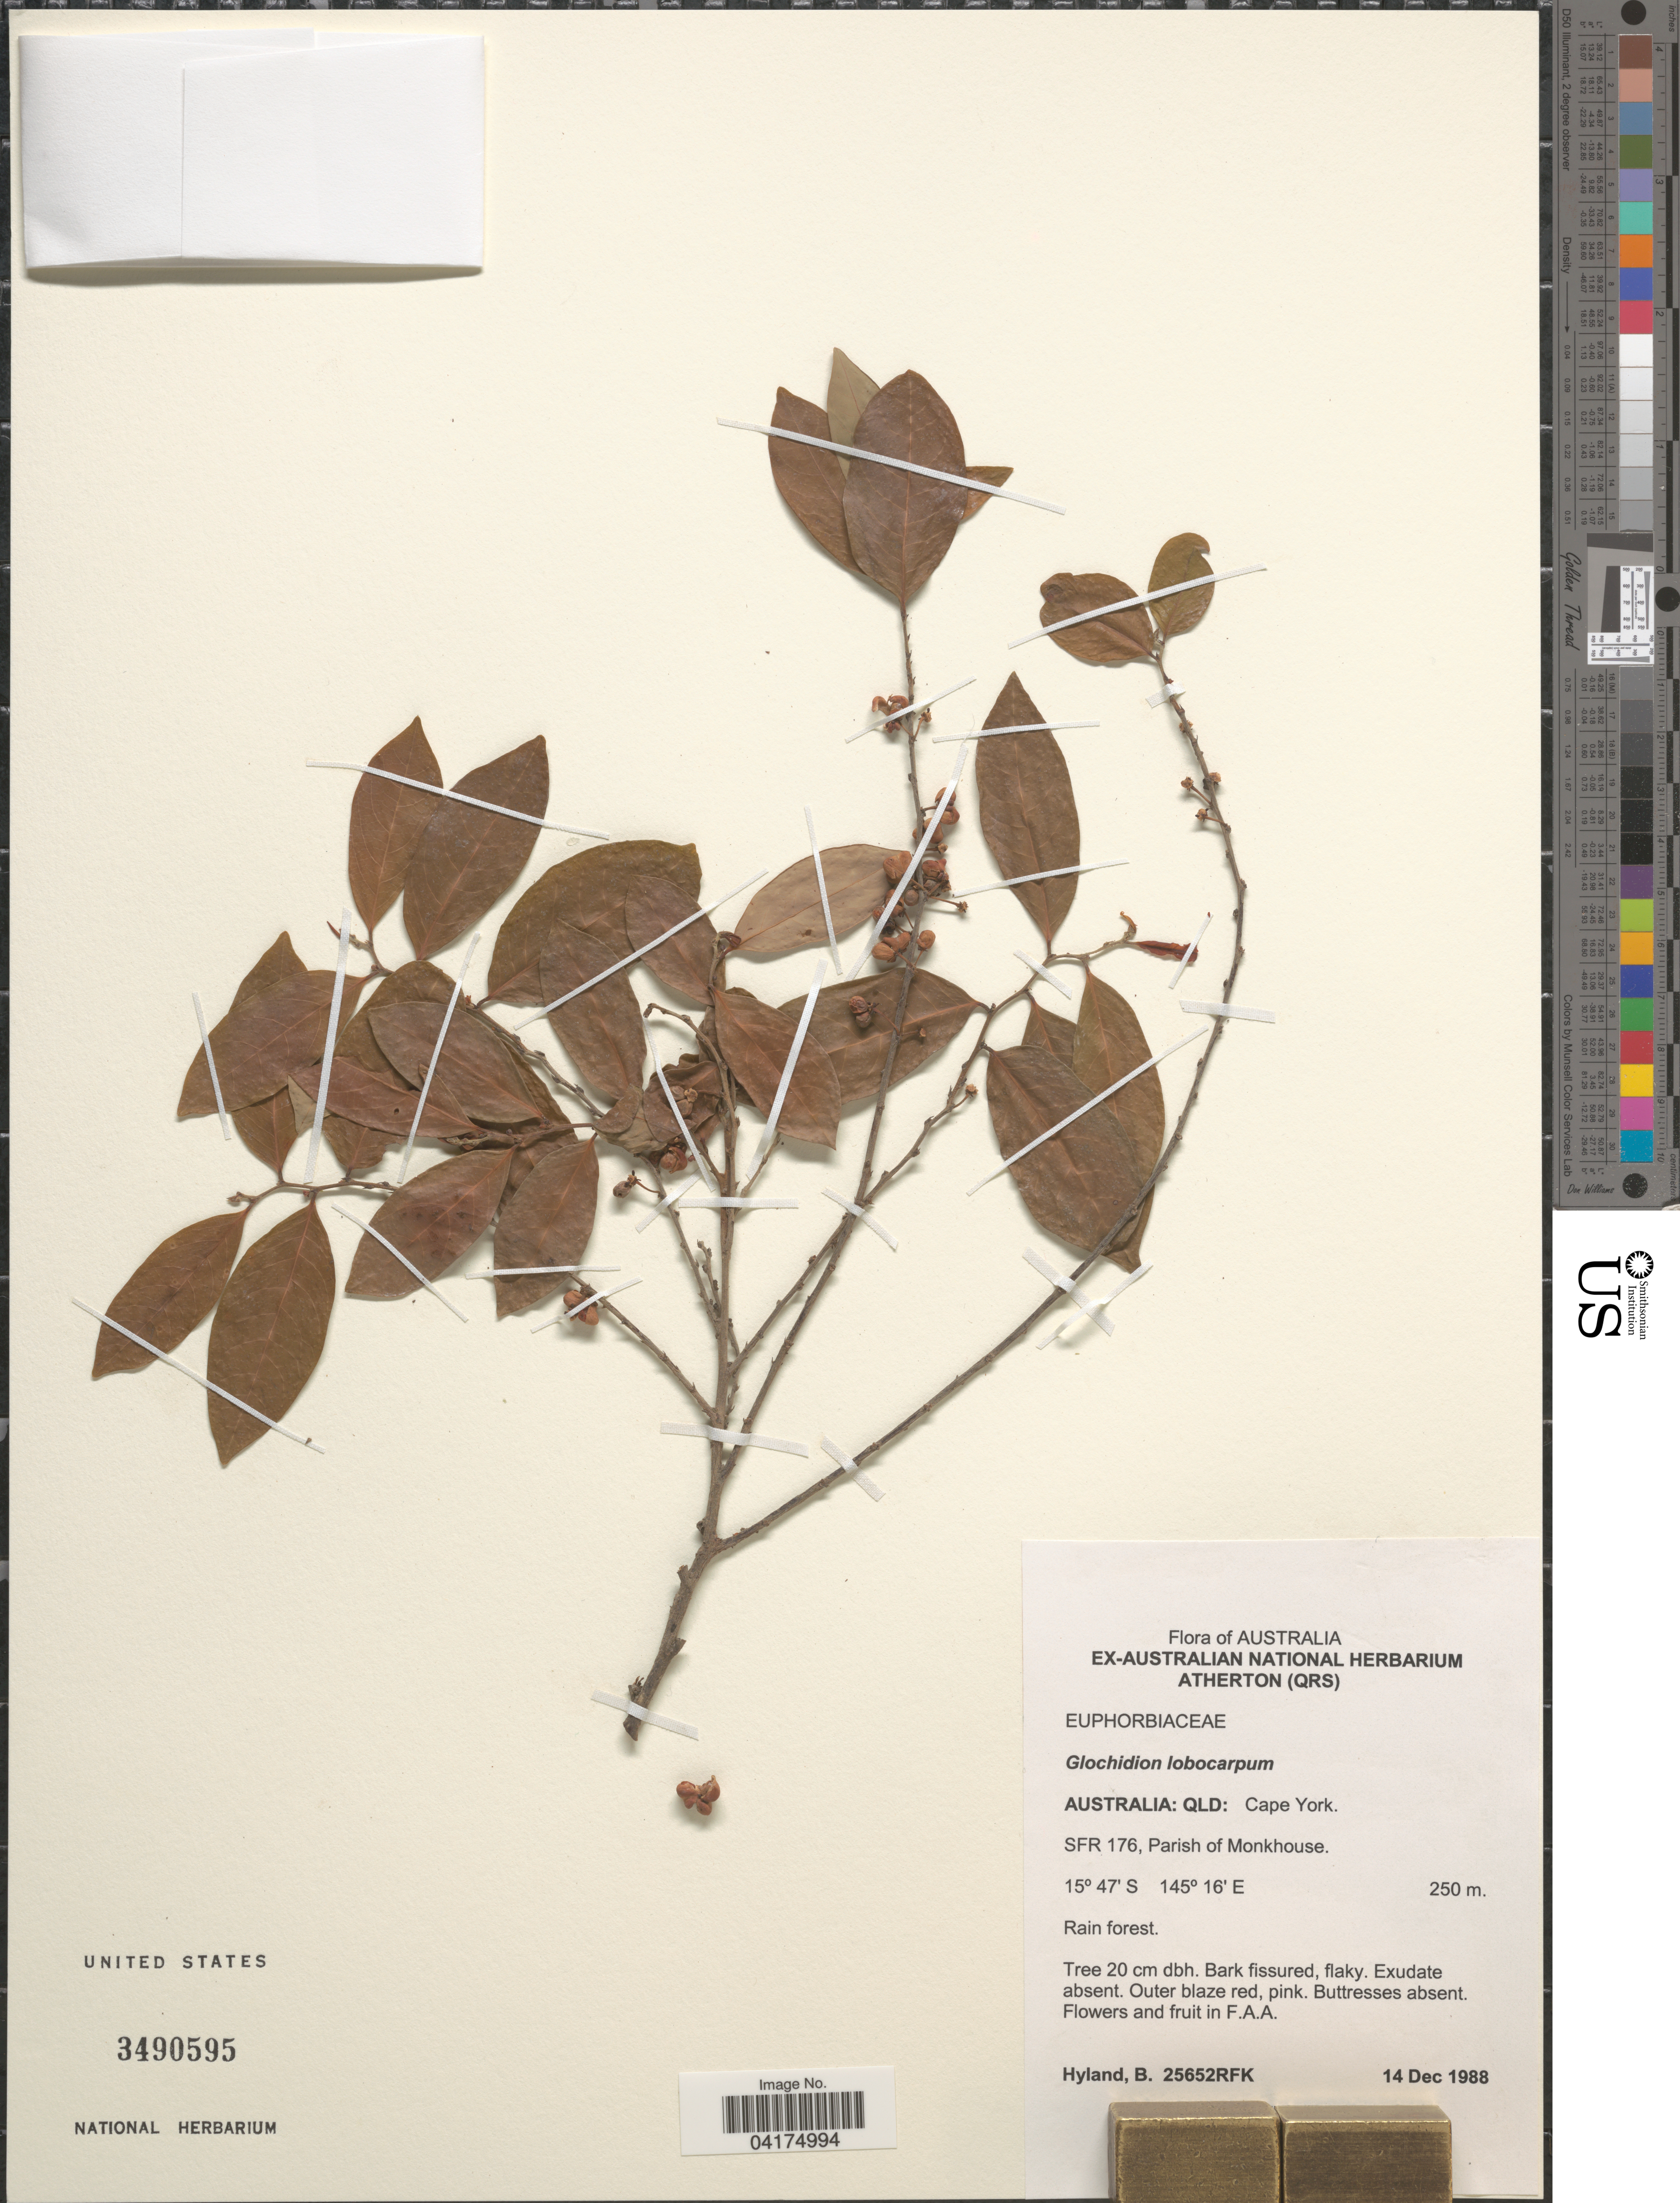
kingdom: Plantae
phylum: Tracheophyta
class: Magnoliopsida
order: Malpighiales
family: Phyllanthaceae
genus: Glochidion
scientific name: Glochidion lobocarpum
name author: (Benth.) F.M. Bailey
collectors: B. P. Hyland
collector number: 25652RFK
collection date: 1988-12-14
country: Australia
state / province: Queensland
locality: Cape York. SFR 176, Parish of Monkhouse.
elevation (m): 250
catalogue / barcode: US 3490595